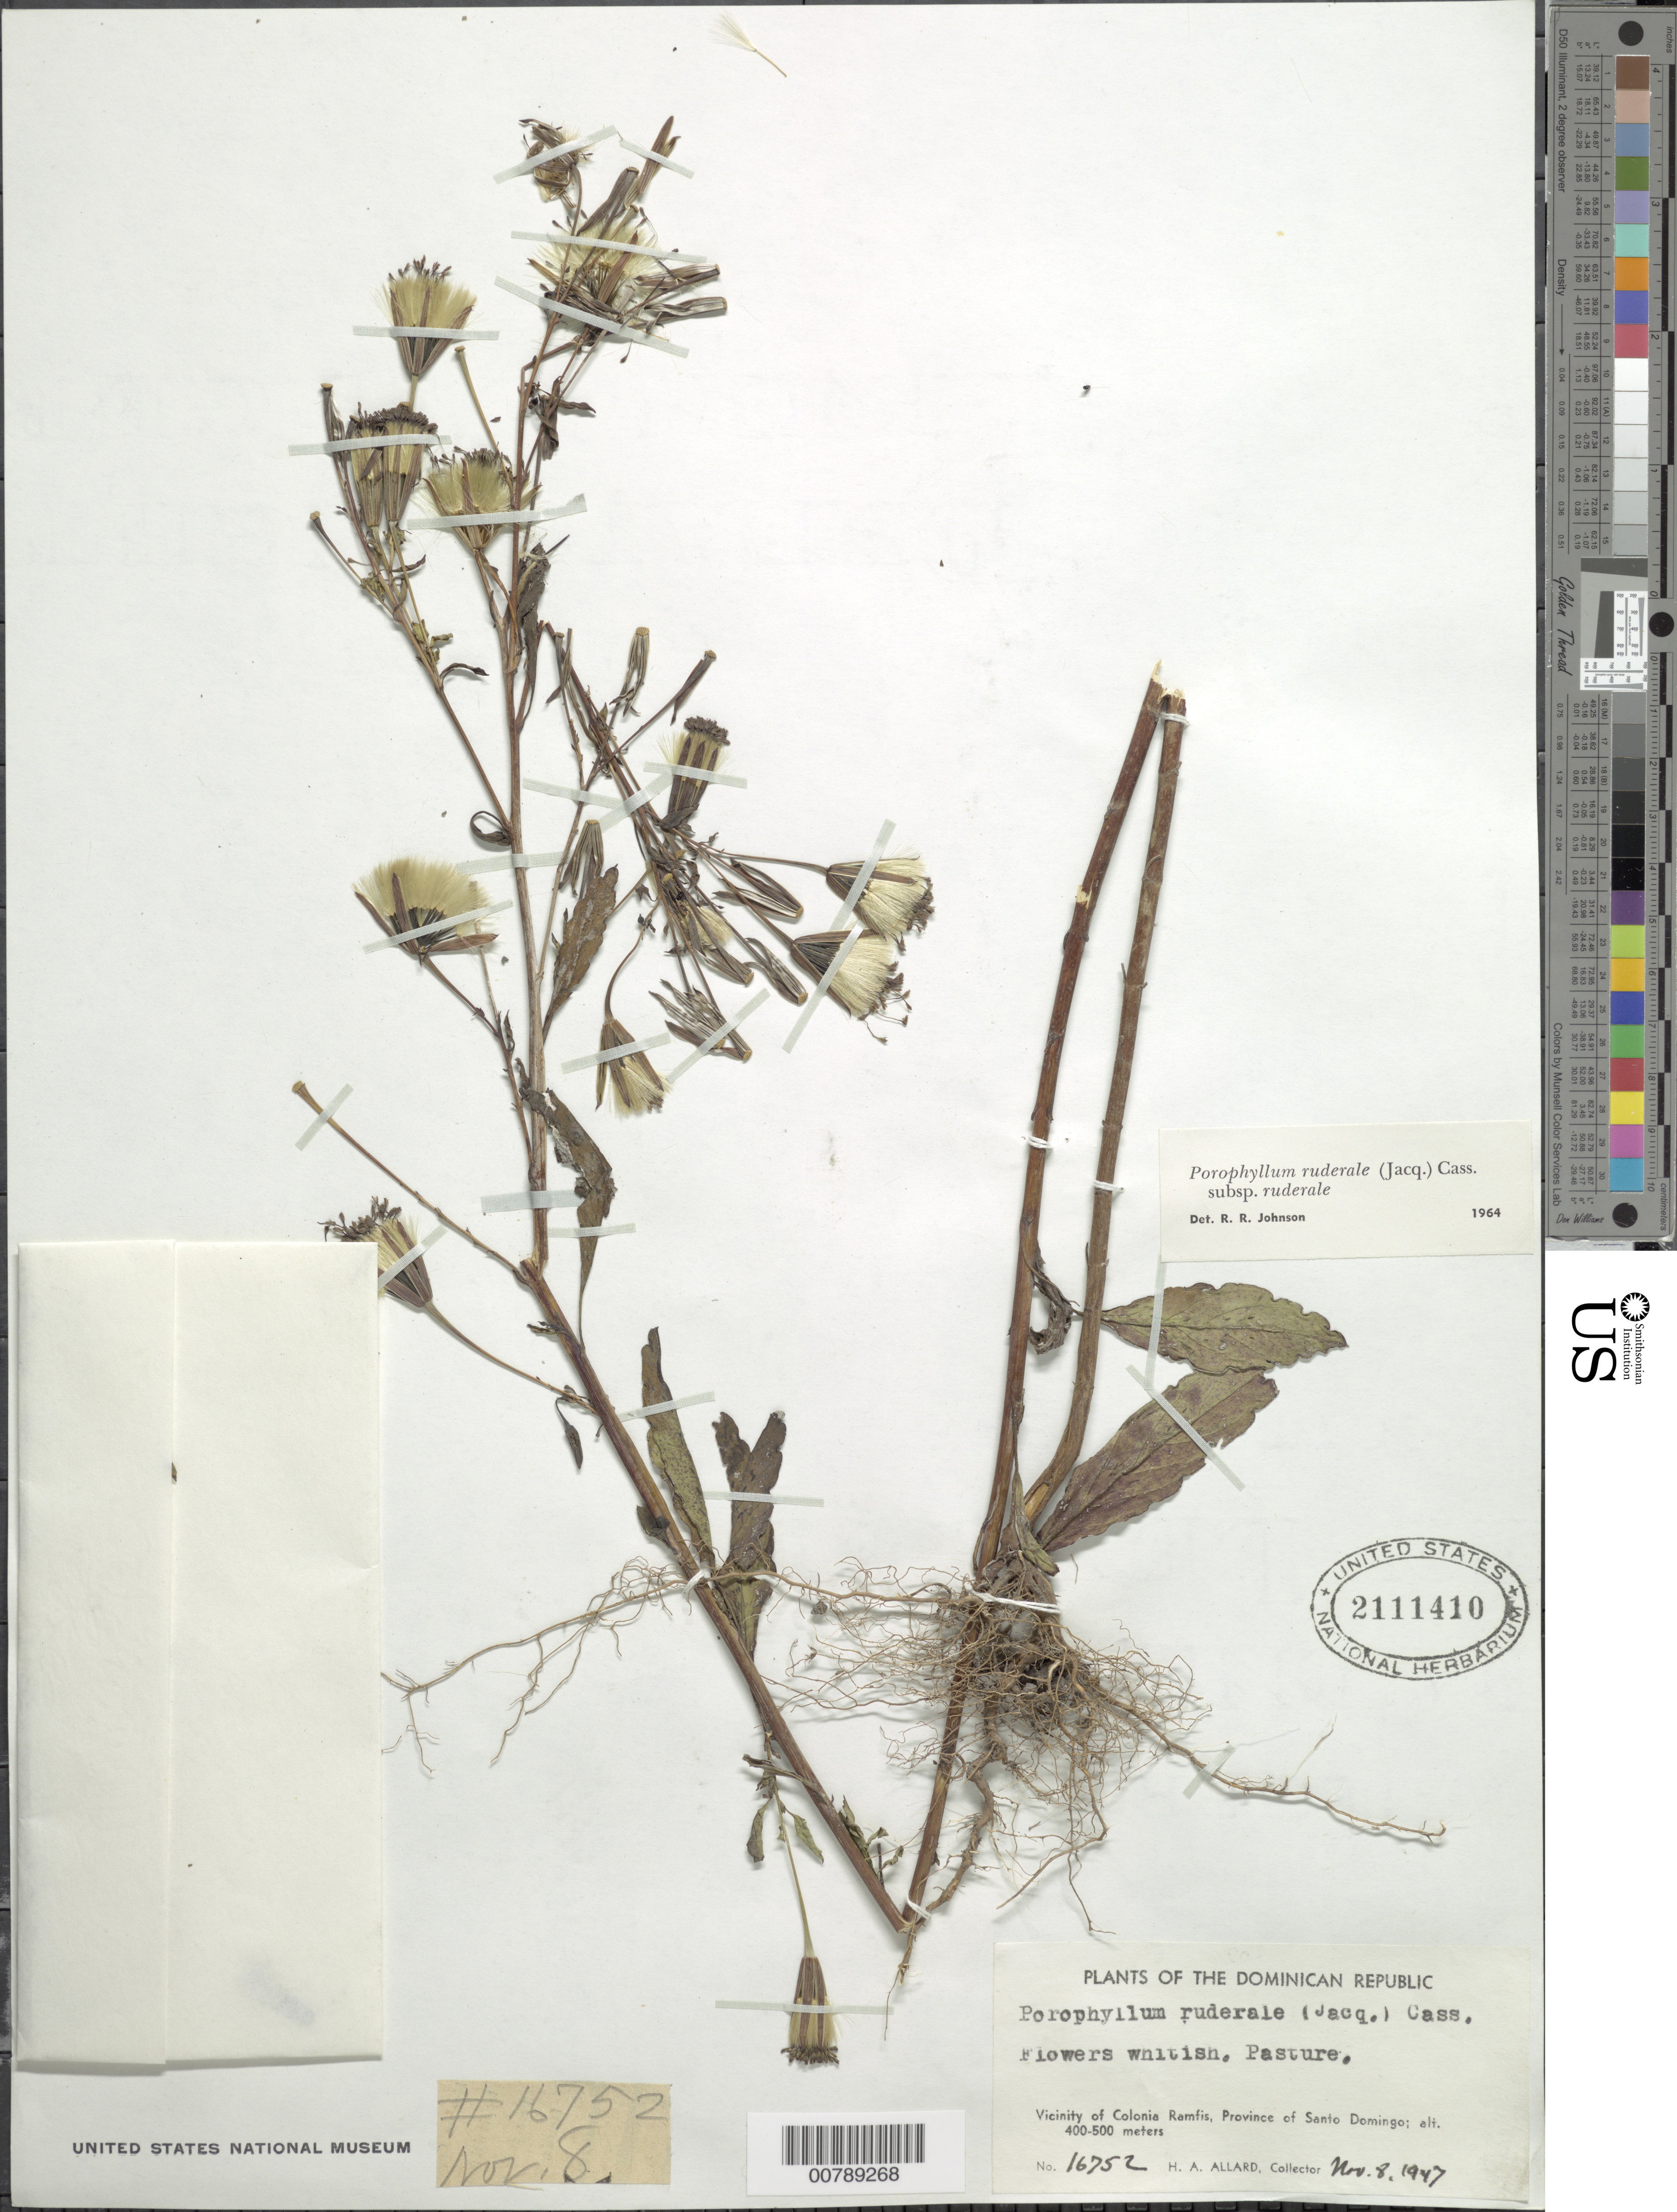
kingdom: Plantae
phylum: Tracheophyta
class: Magnoliopsida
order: Asterales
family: Asteraceae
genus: Porophyllum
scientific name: Porophyllum ruderale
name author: (Jacq.) Cass.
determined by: Johnson, R. R.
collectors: H. A. Allard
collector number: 16752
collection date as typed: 08 Nov 1947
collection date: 1947-11-08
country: Dominican Republic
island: Hispaniola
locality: Vicinity of Colonia Ramfis, Province of Santo Domingo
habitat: Pasture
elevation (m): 400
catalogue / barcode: US 2111410